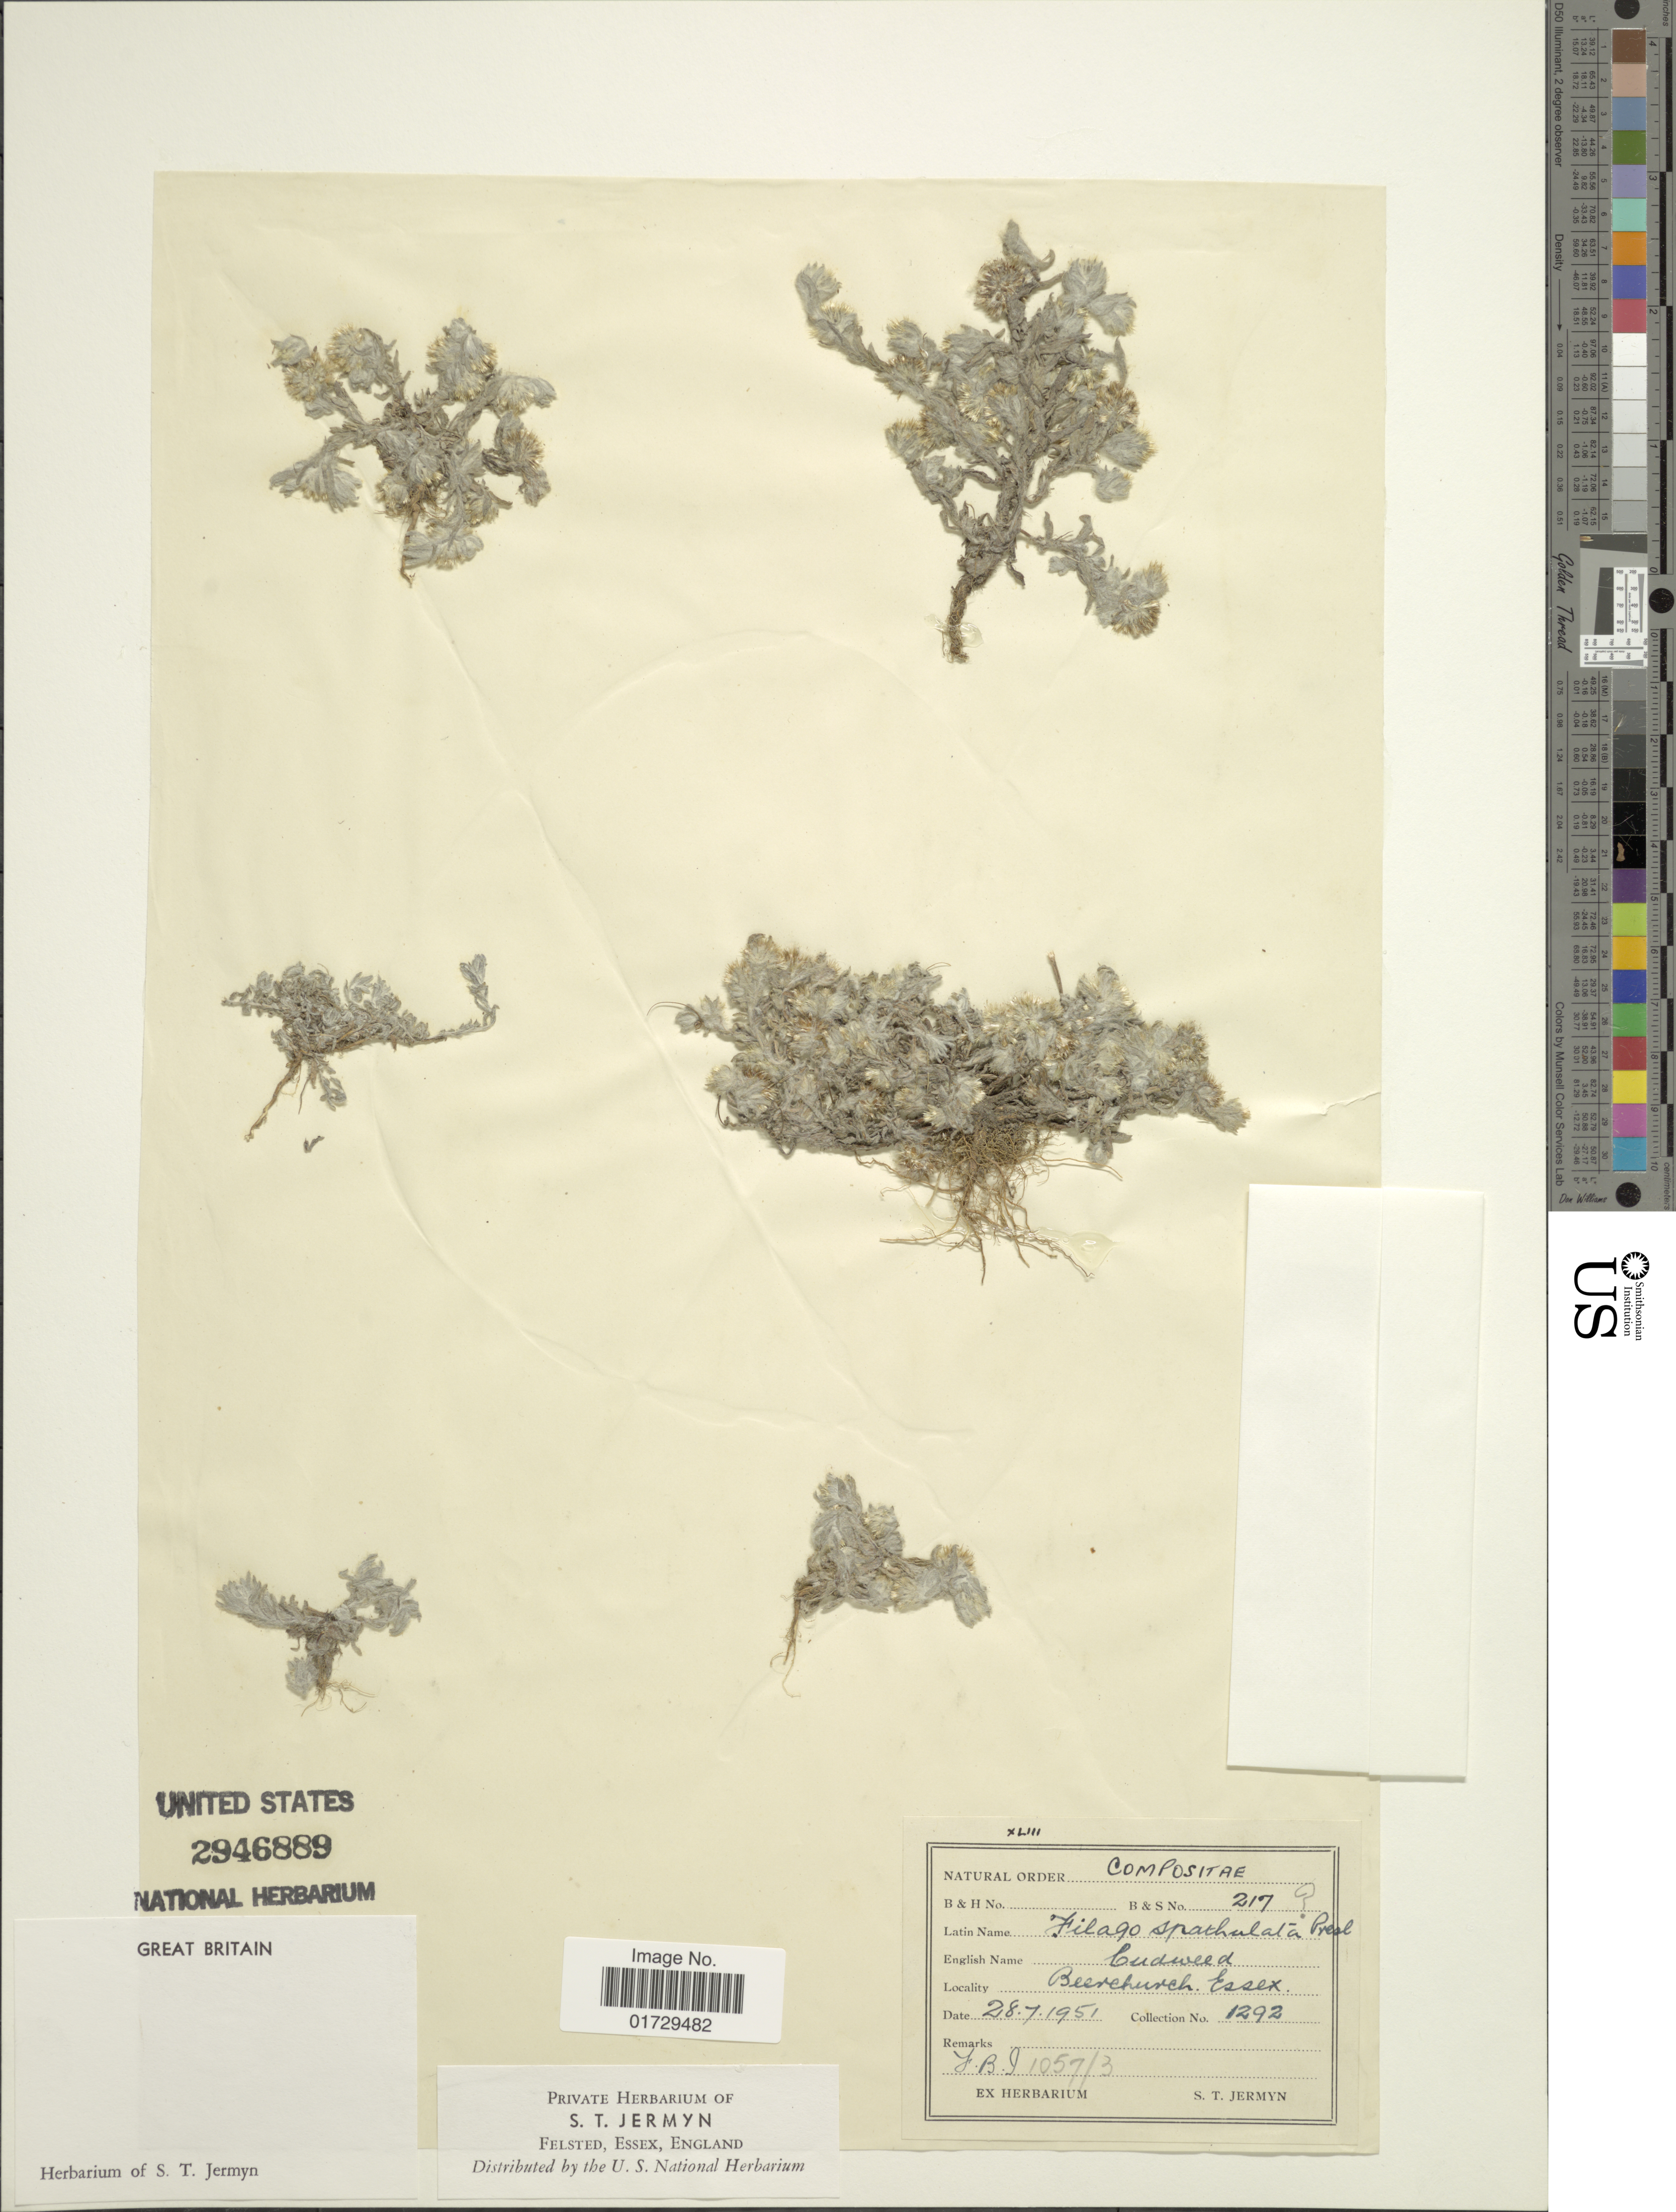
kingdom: Plantae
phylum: Tracheophyta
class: Magnoliopsida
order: Asterales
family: Asteraceae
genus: Filago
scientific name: Filago spathulata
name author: C. Presl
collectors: ex herb. S. T. Jermyn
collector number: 1292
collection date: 1951-07-28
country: United Kingdom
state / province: England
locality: Beerechurch, Essex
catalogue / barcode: US 2946889